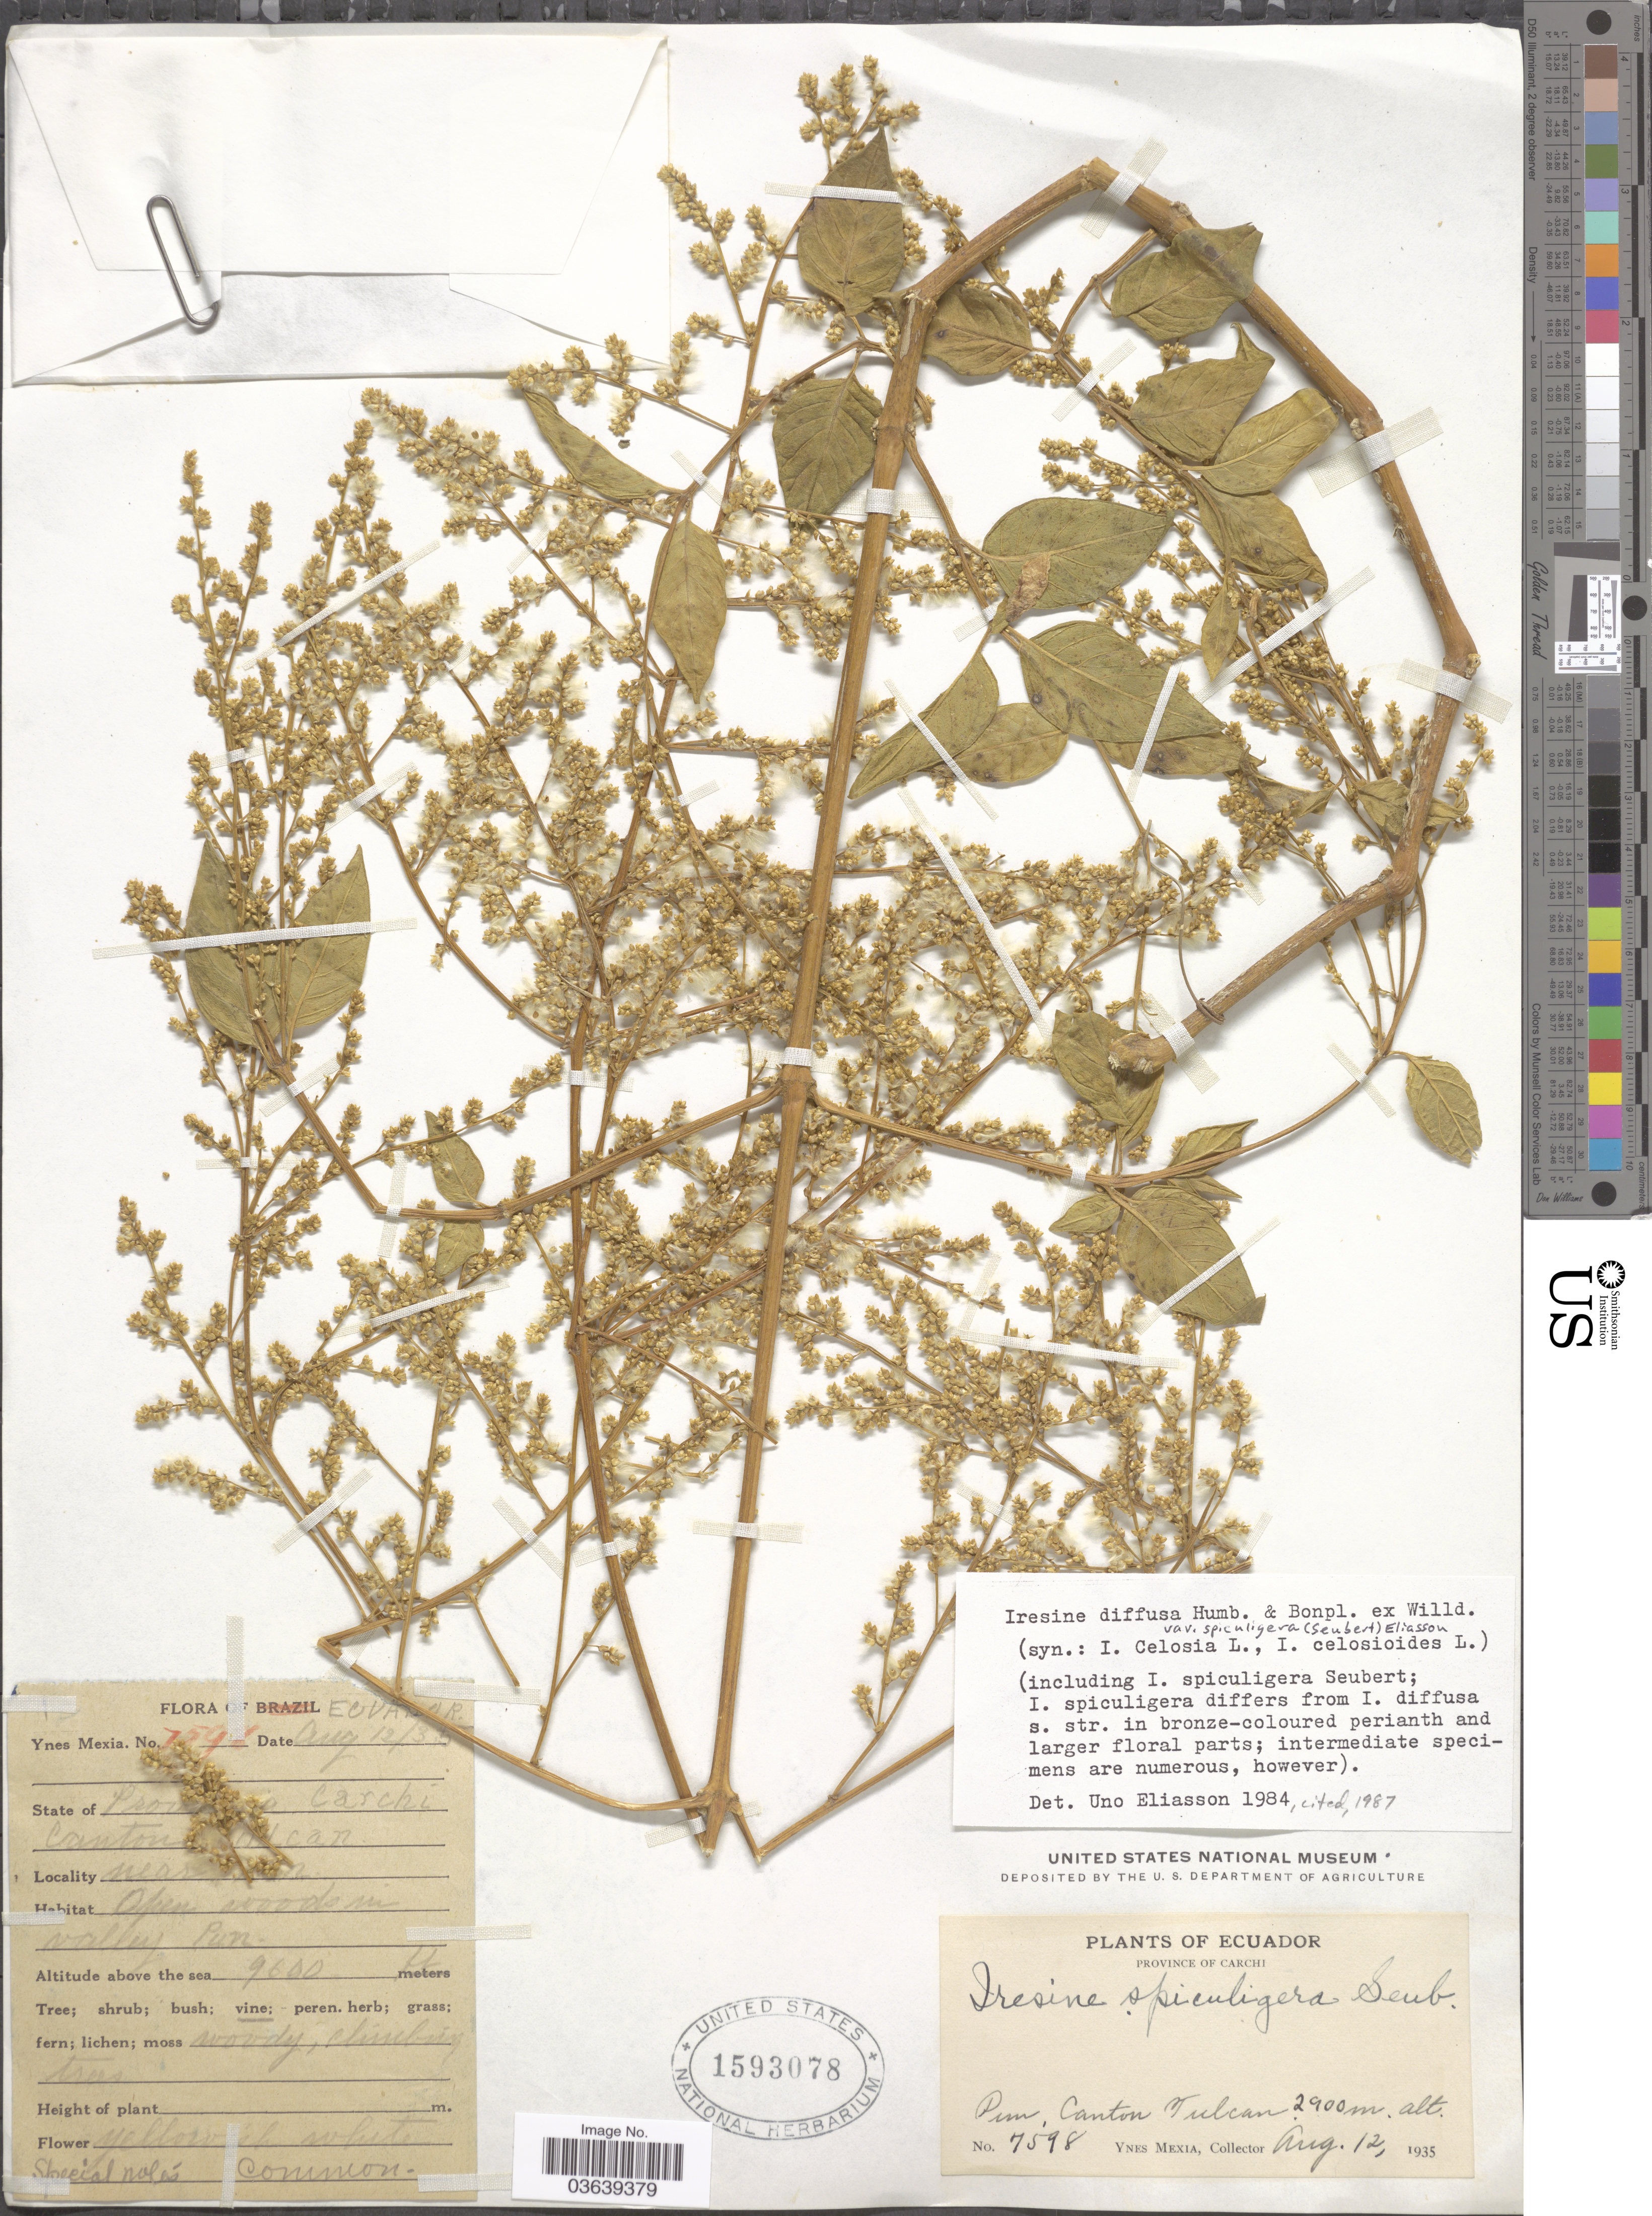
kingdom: Plantae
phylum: Tracheophyta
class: Magnoliopsida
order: Caryophyllales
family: Amaranthaceae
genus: Iresine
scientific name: Iresine diffusa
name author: Humb. & Bonpl. ex Willd.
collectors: Y. Mexia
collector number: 7598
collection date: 1935-08-12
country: Ecuador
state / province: Carchi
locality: Provincia Carchi [interpreted], Canton Tulcan. Near [illegible text]n.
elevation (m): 2926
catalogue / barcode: US 1593078